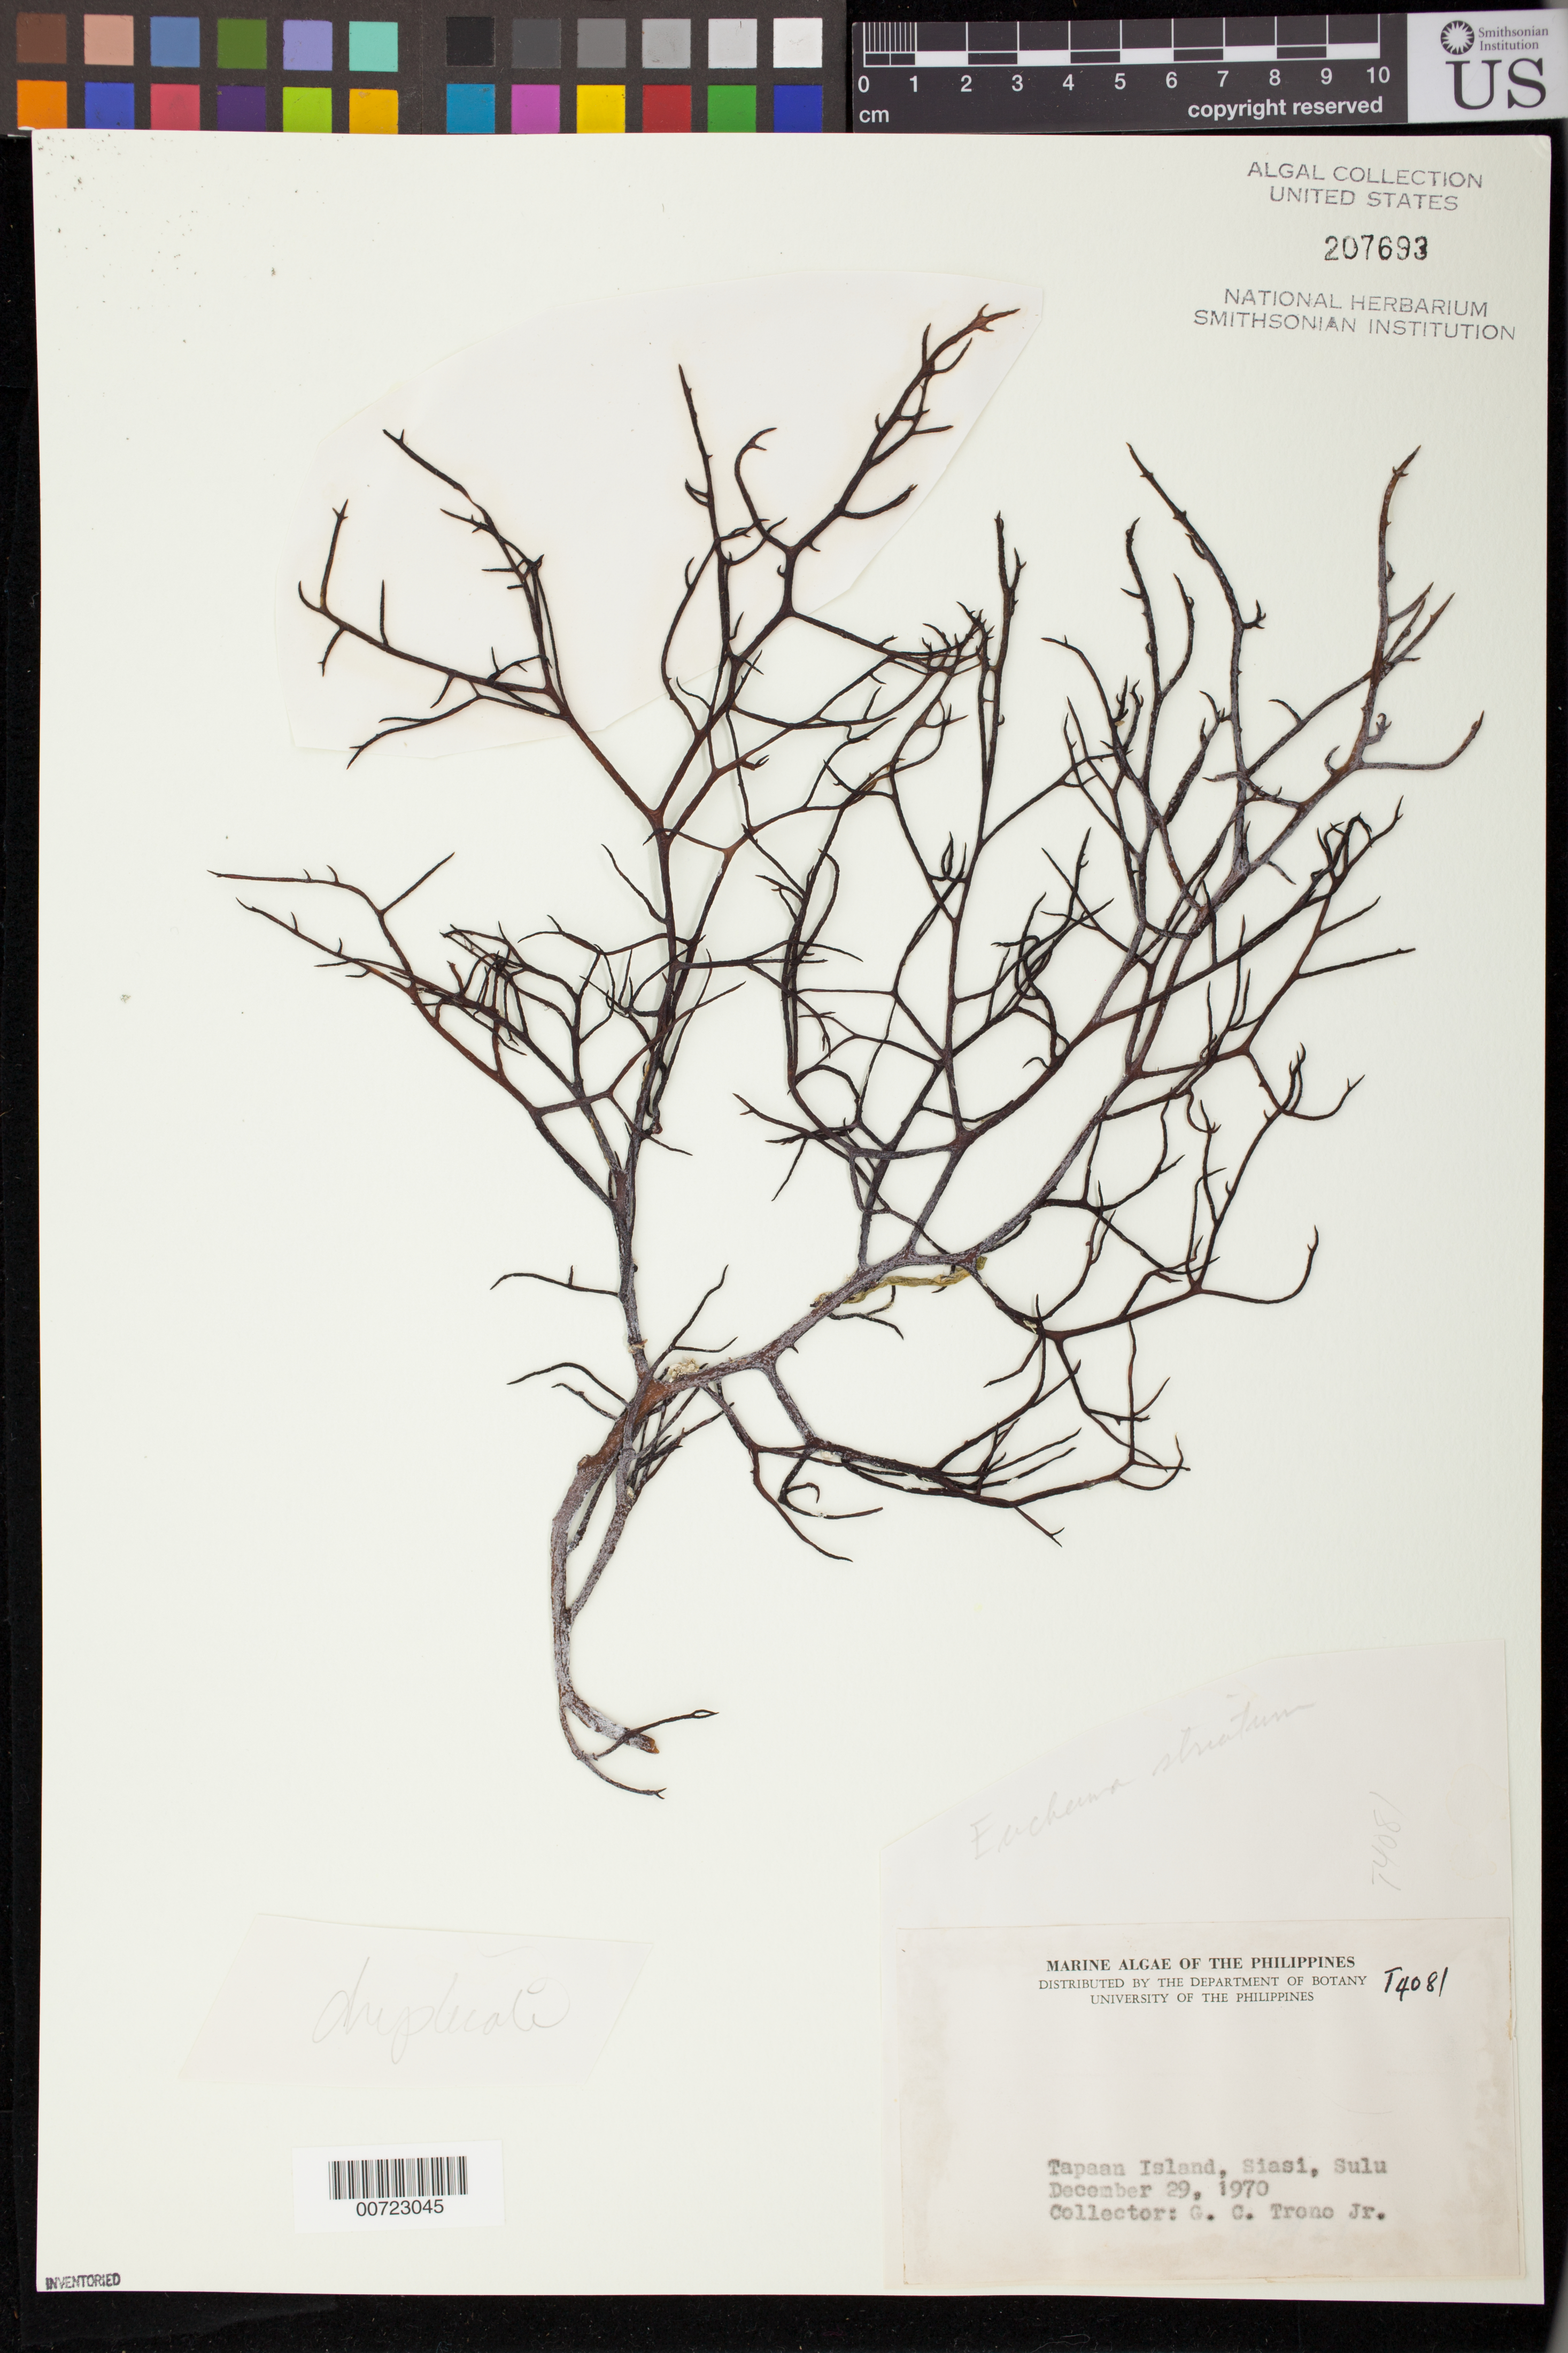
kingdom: Plantae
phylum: Rhodophyta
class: Florideophyceae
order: Gigartinales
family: Solieriaceae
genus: Kappaphycus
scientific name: Kappaphycus striatum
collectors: G. Trono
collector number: T4081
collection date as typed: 29 Dec 1970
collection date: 1970-12-29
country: Philippines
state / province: Muslim Mindanao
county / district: Sulu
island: Siasi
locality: Tapaan Island, Siasi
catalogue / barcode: US 207693